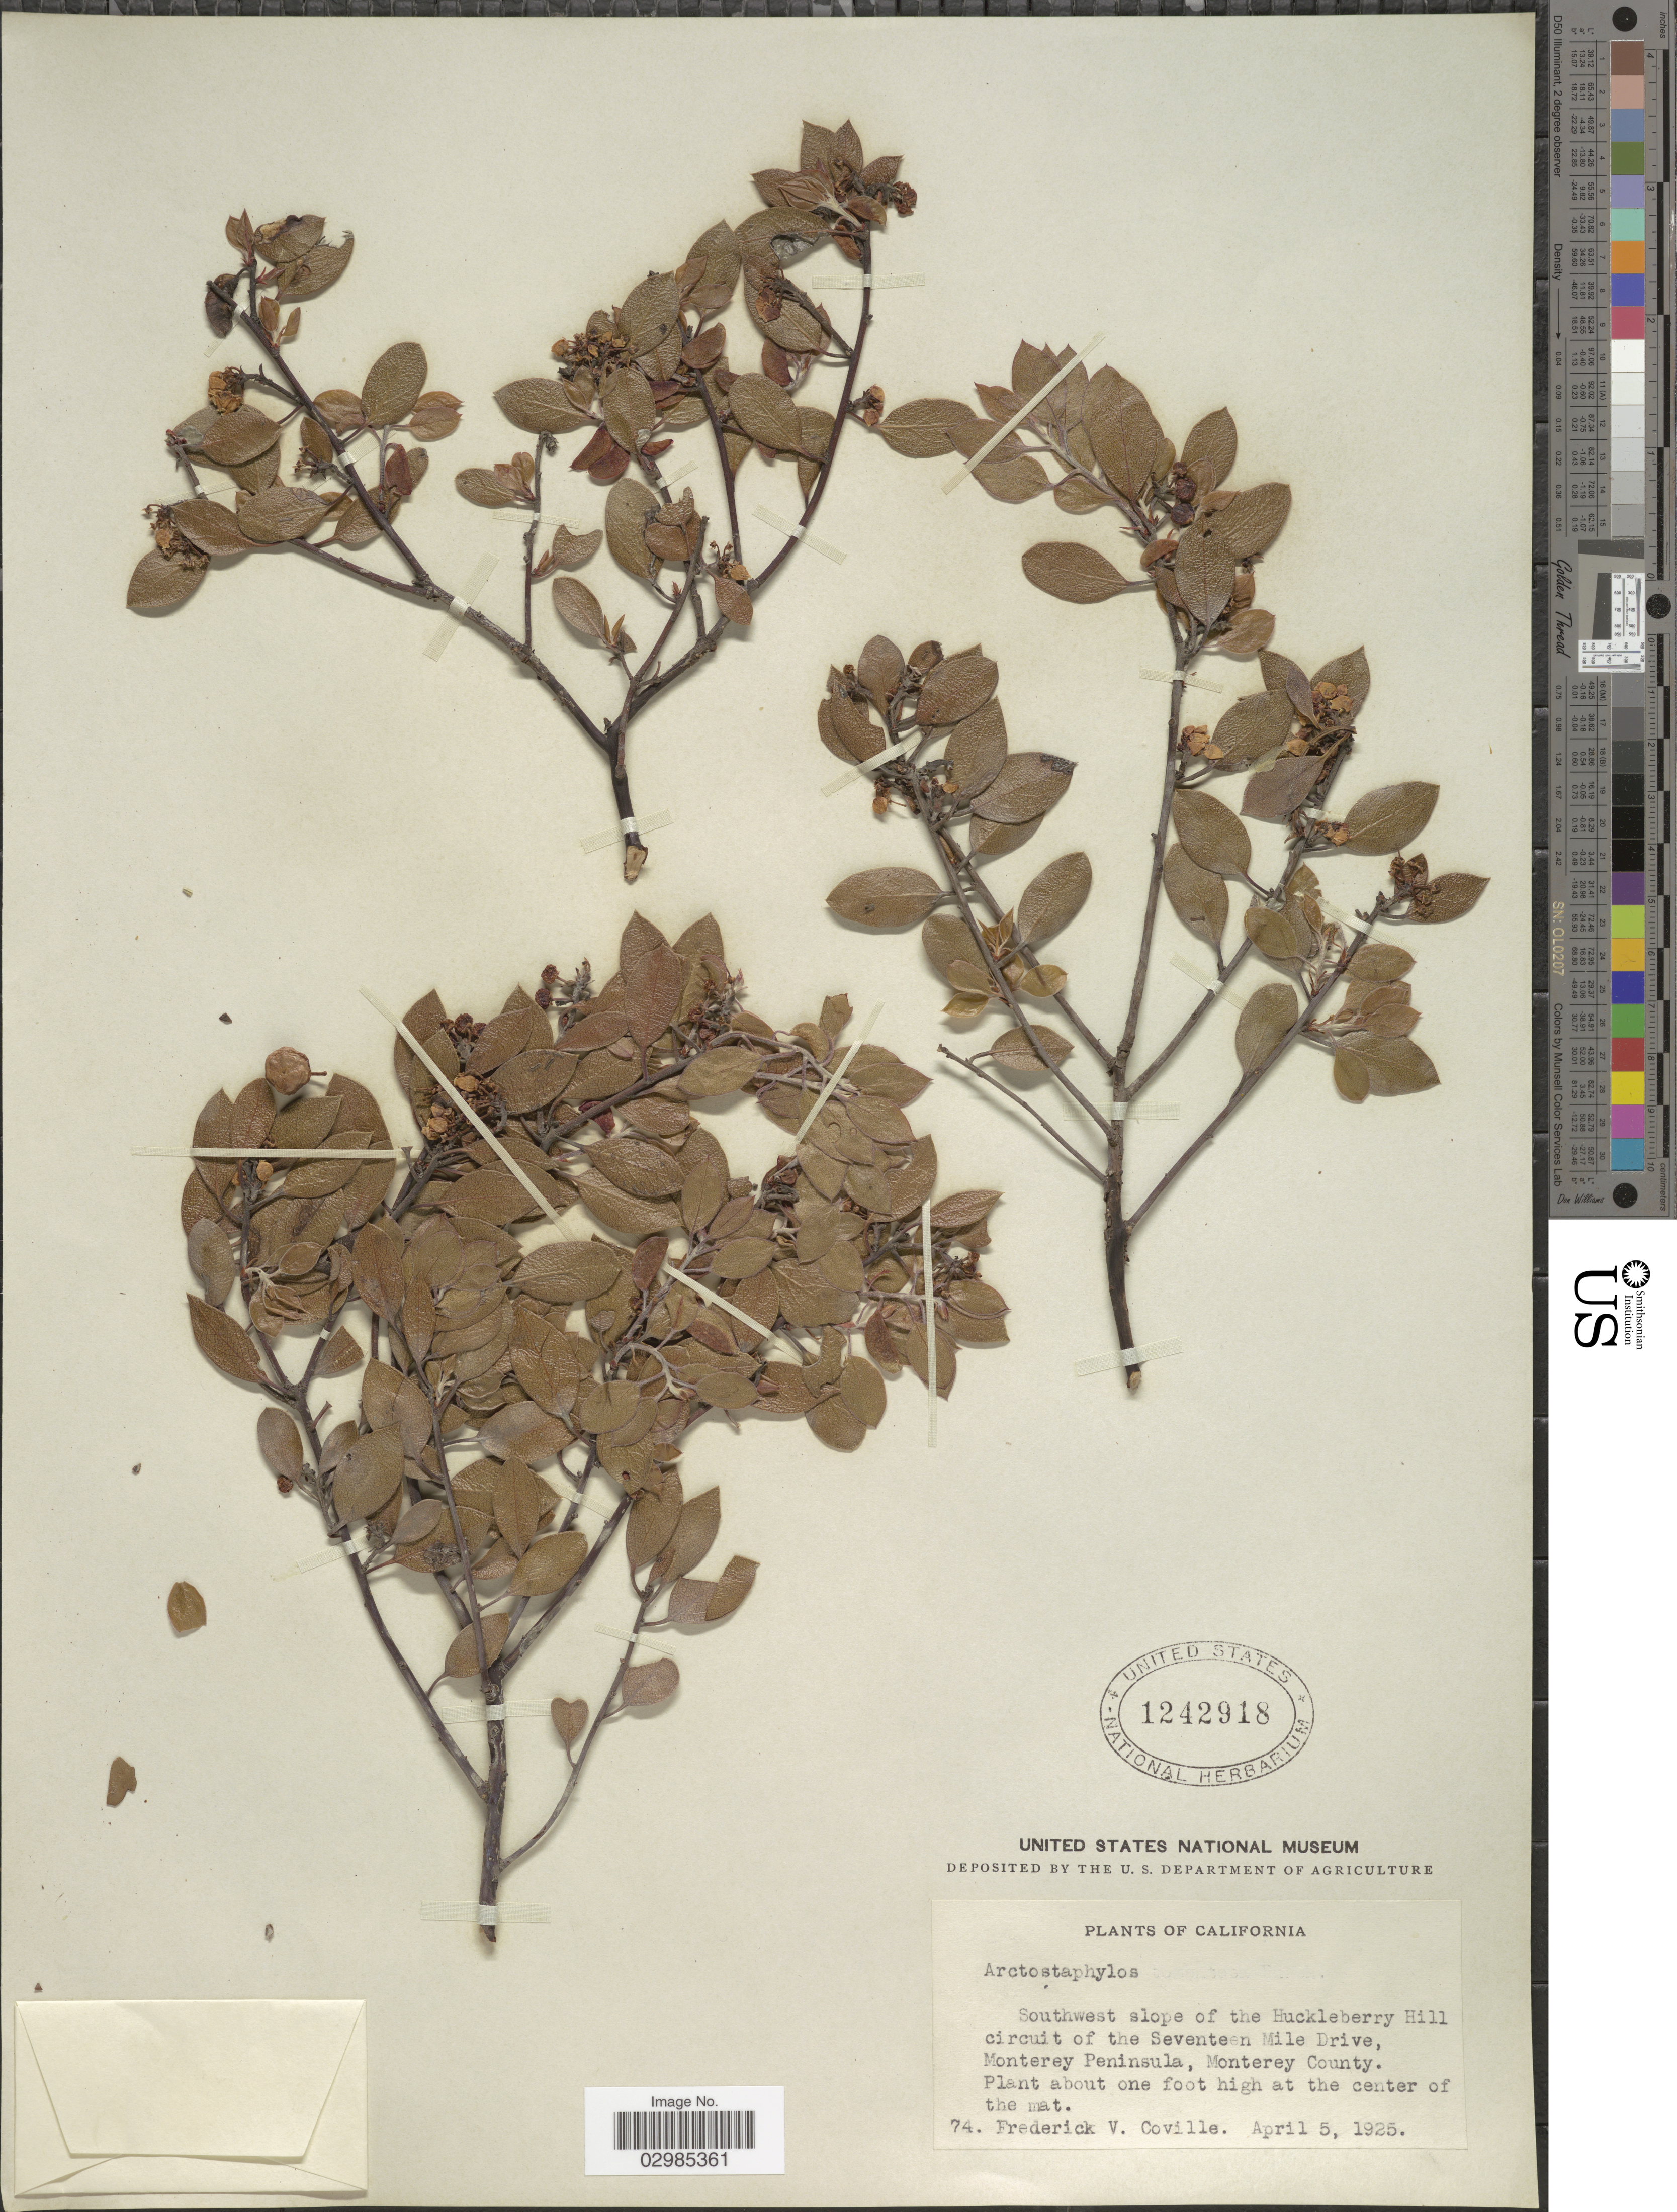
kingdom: Plantae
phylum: Tracheophyta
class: Magnoliopsida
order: Ericales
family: Ericaceae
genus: Arctostaphylos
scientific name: Arctostaphylos cratericola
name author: (Donn. Sm.) Donn. Sm.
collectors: F. V. Coville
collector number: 74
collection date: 1925-04-05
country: United States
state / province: California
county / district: Monterey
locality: Southwest slope of the Huckleberry Hill circuit of the Seventeen Mile Drive, Monterey Peninsula, Monterey County.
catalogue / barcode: US 1242918